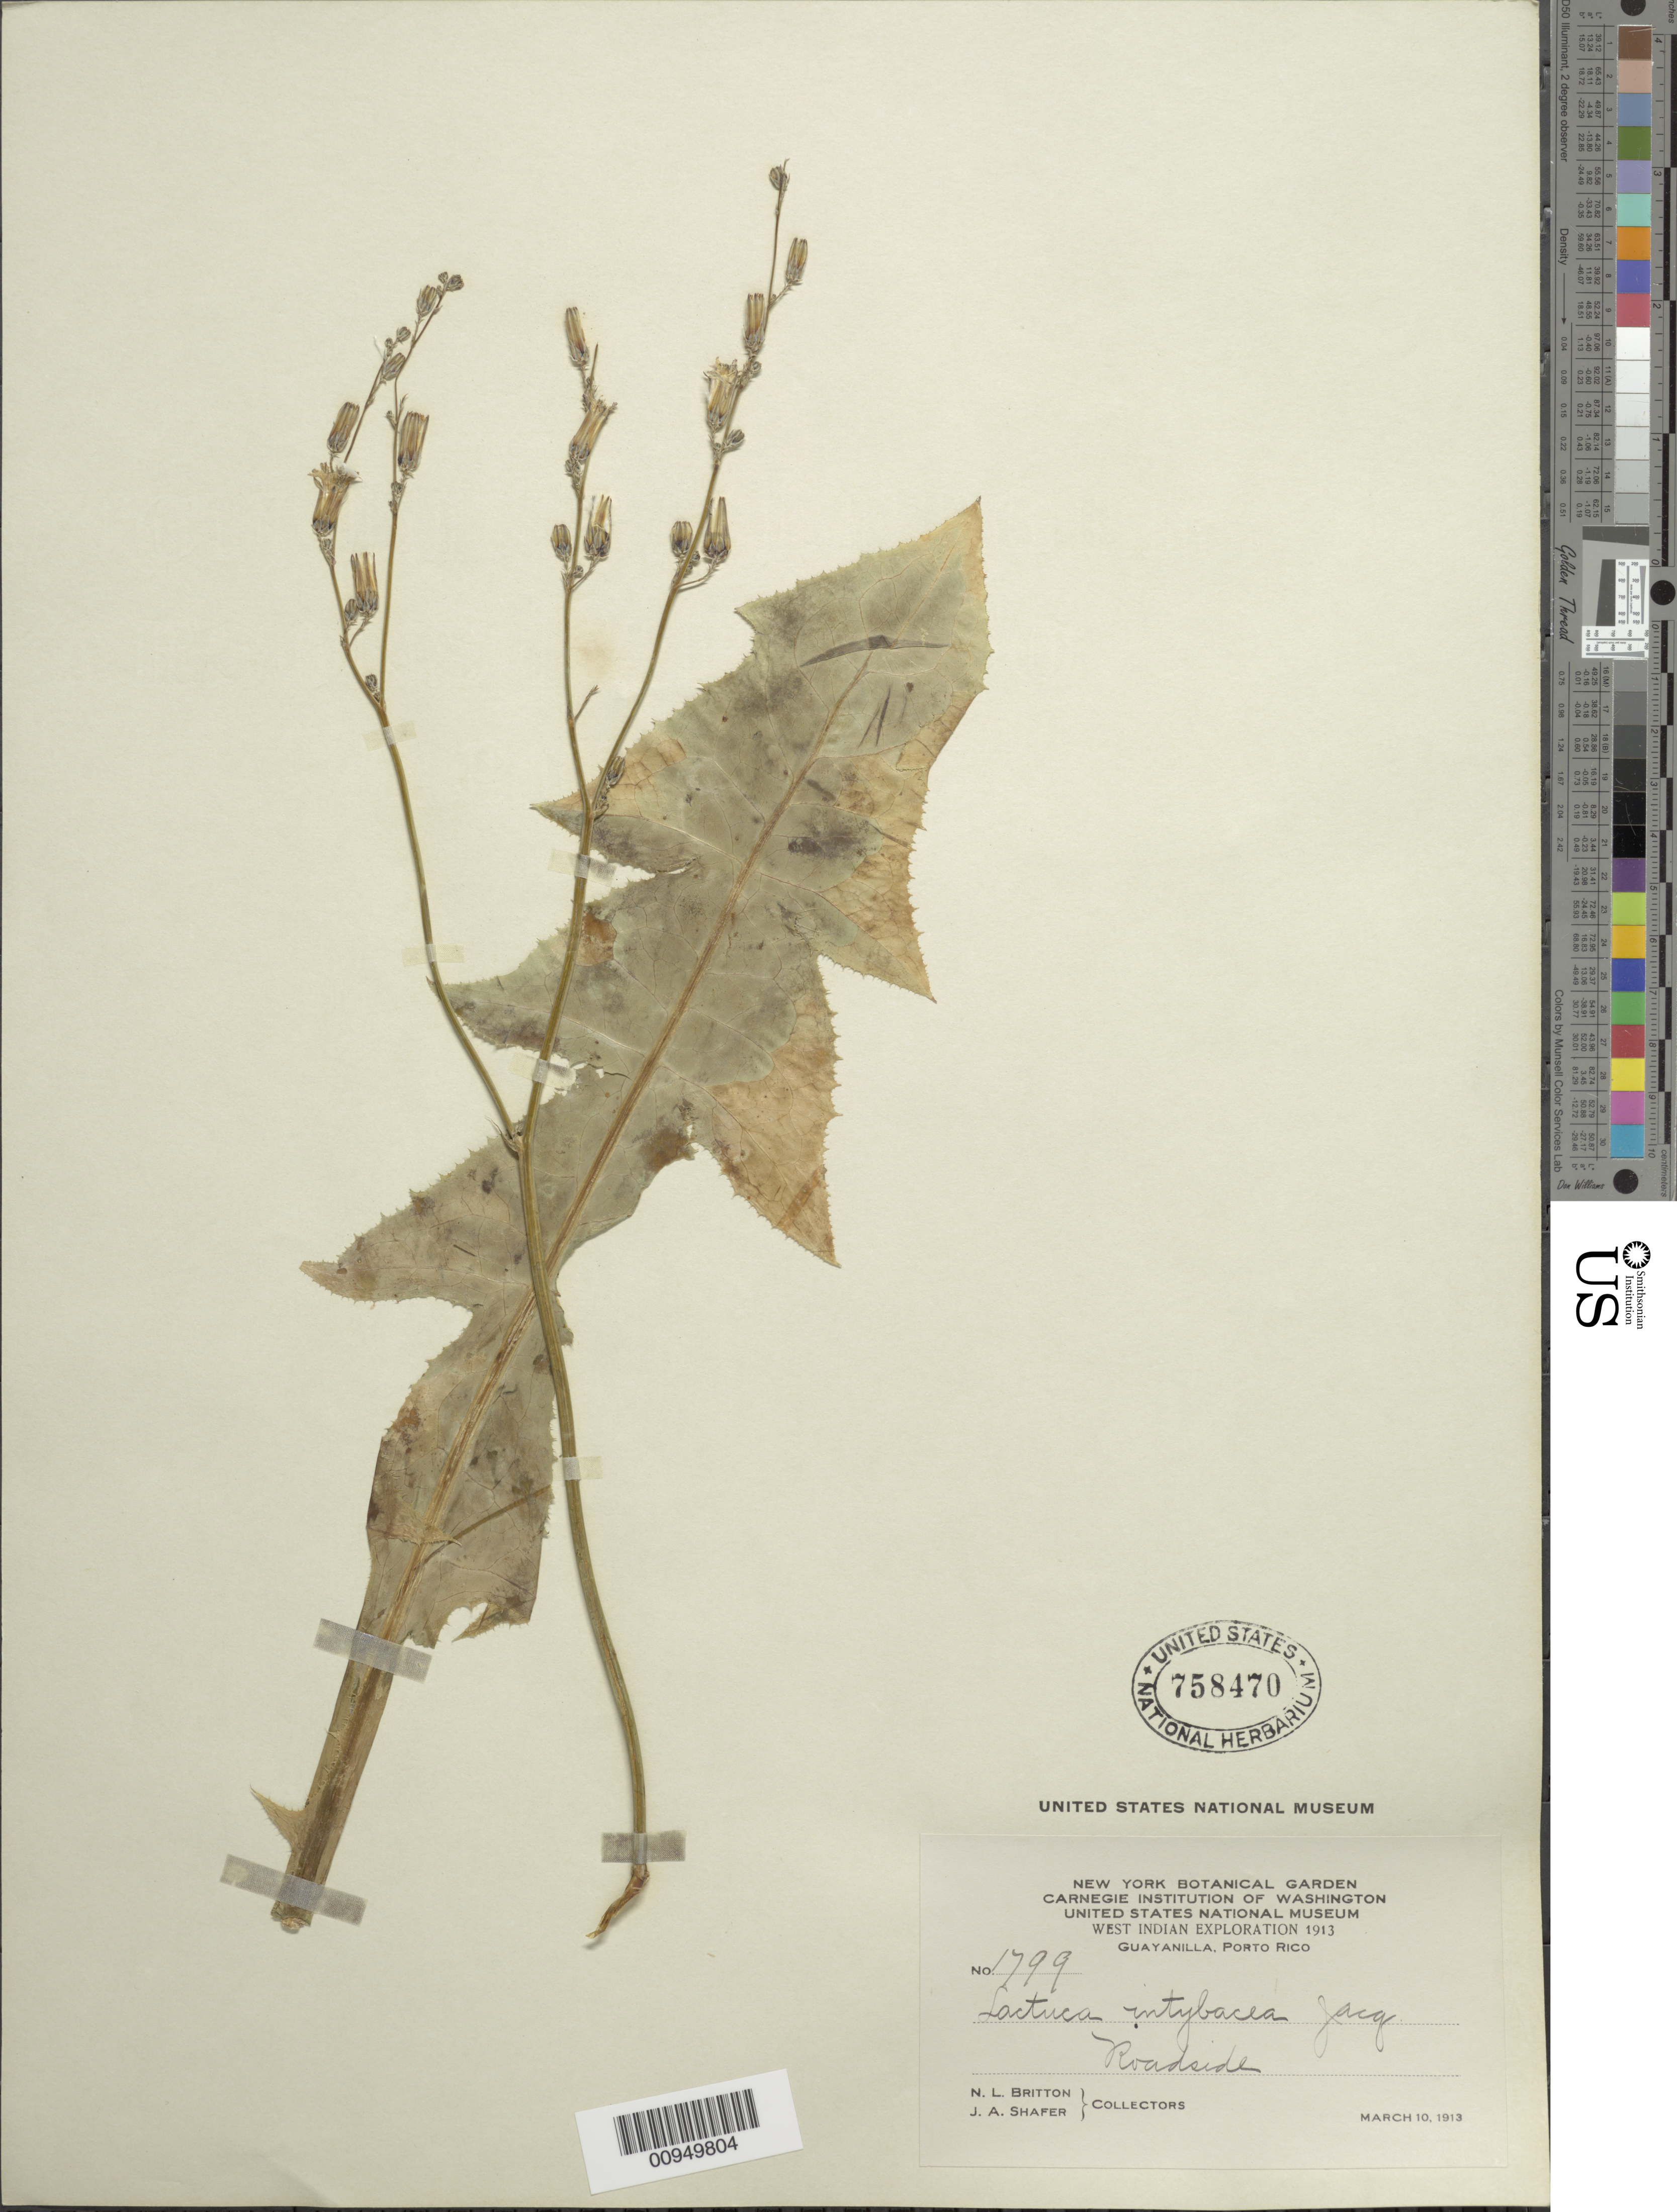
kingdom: Plantae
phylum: Tracheophyta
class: Magnoliopsida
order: Asterales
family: Asteraceae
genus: Launaea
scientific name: Launaea intybacea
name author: (Jacq.) Beauverd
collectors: N. Britton & J. A. Shafer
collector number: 1799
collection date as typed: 10 Mar 1913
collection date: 1913-03-10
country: Puerto Rico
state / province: Guayanilla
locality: Guayanilla, roadside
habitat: Roadside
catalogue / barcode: US 758470